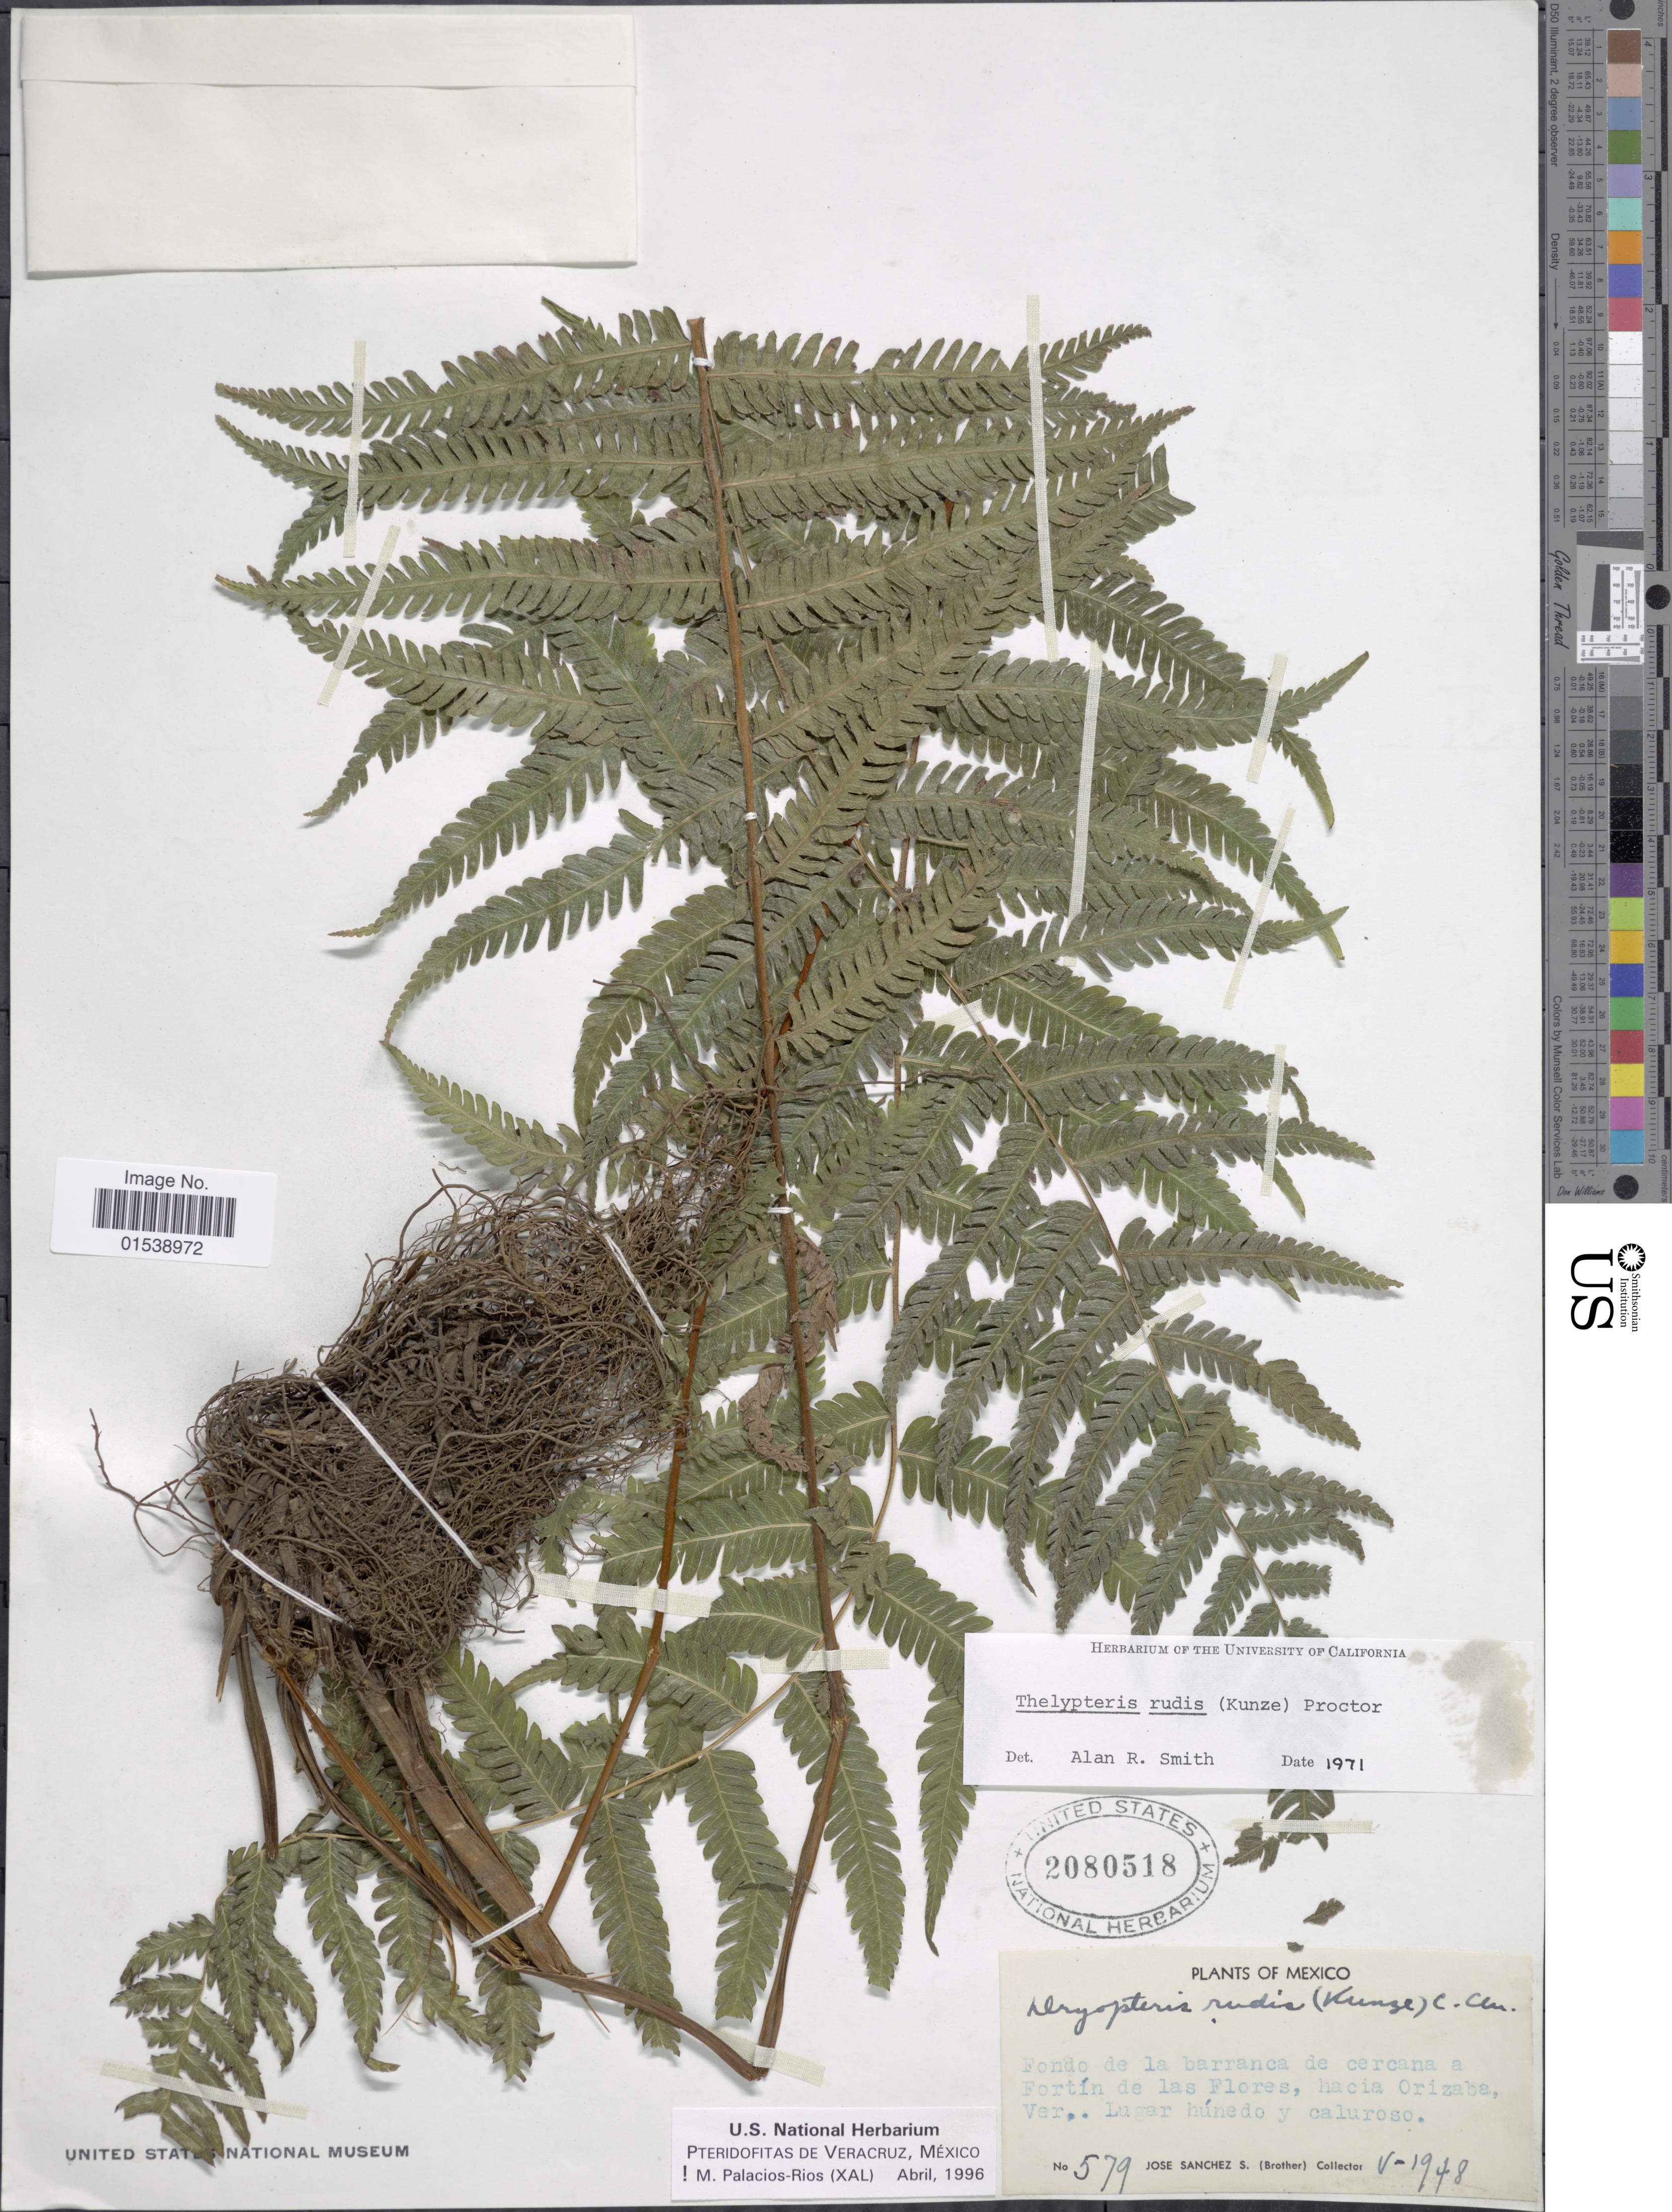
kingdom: Plantae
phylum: Tracheophyta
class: Polypodiopsida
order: Polypodiales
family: Thelypteridaceae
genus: Amauropelta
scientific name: Amauropelta rudis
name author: (Kunze) Pic. Serm.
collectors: J. Sanchez S.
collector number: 579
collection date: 1948-05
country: Mexico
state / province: Veracruz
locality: Fondo de la barranca de cercana a Fortin de las Flores, hacia Orizaba, Ver., Lugar hunedo y caluroso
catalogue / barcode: US 2080518